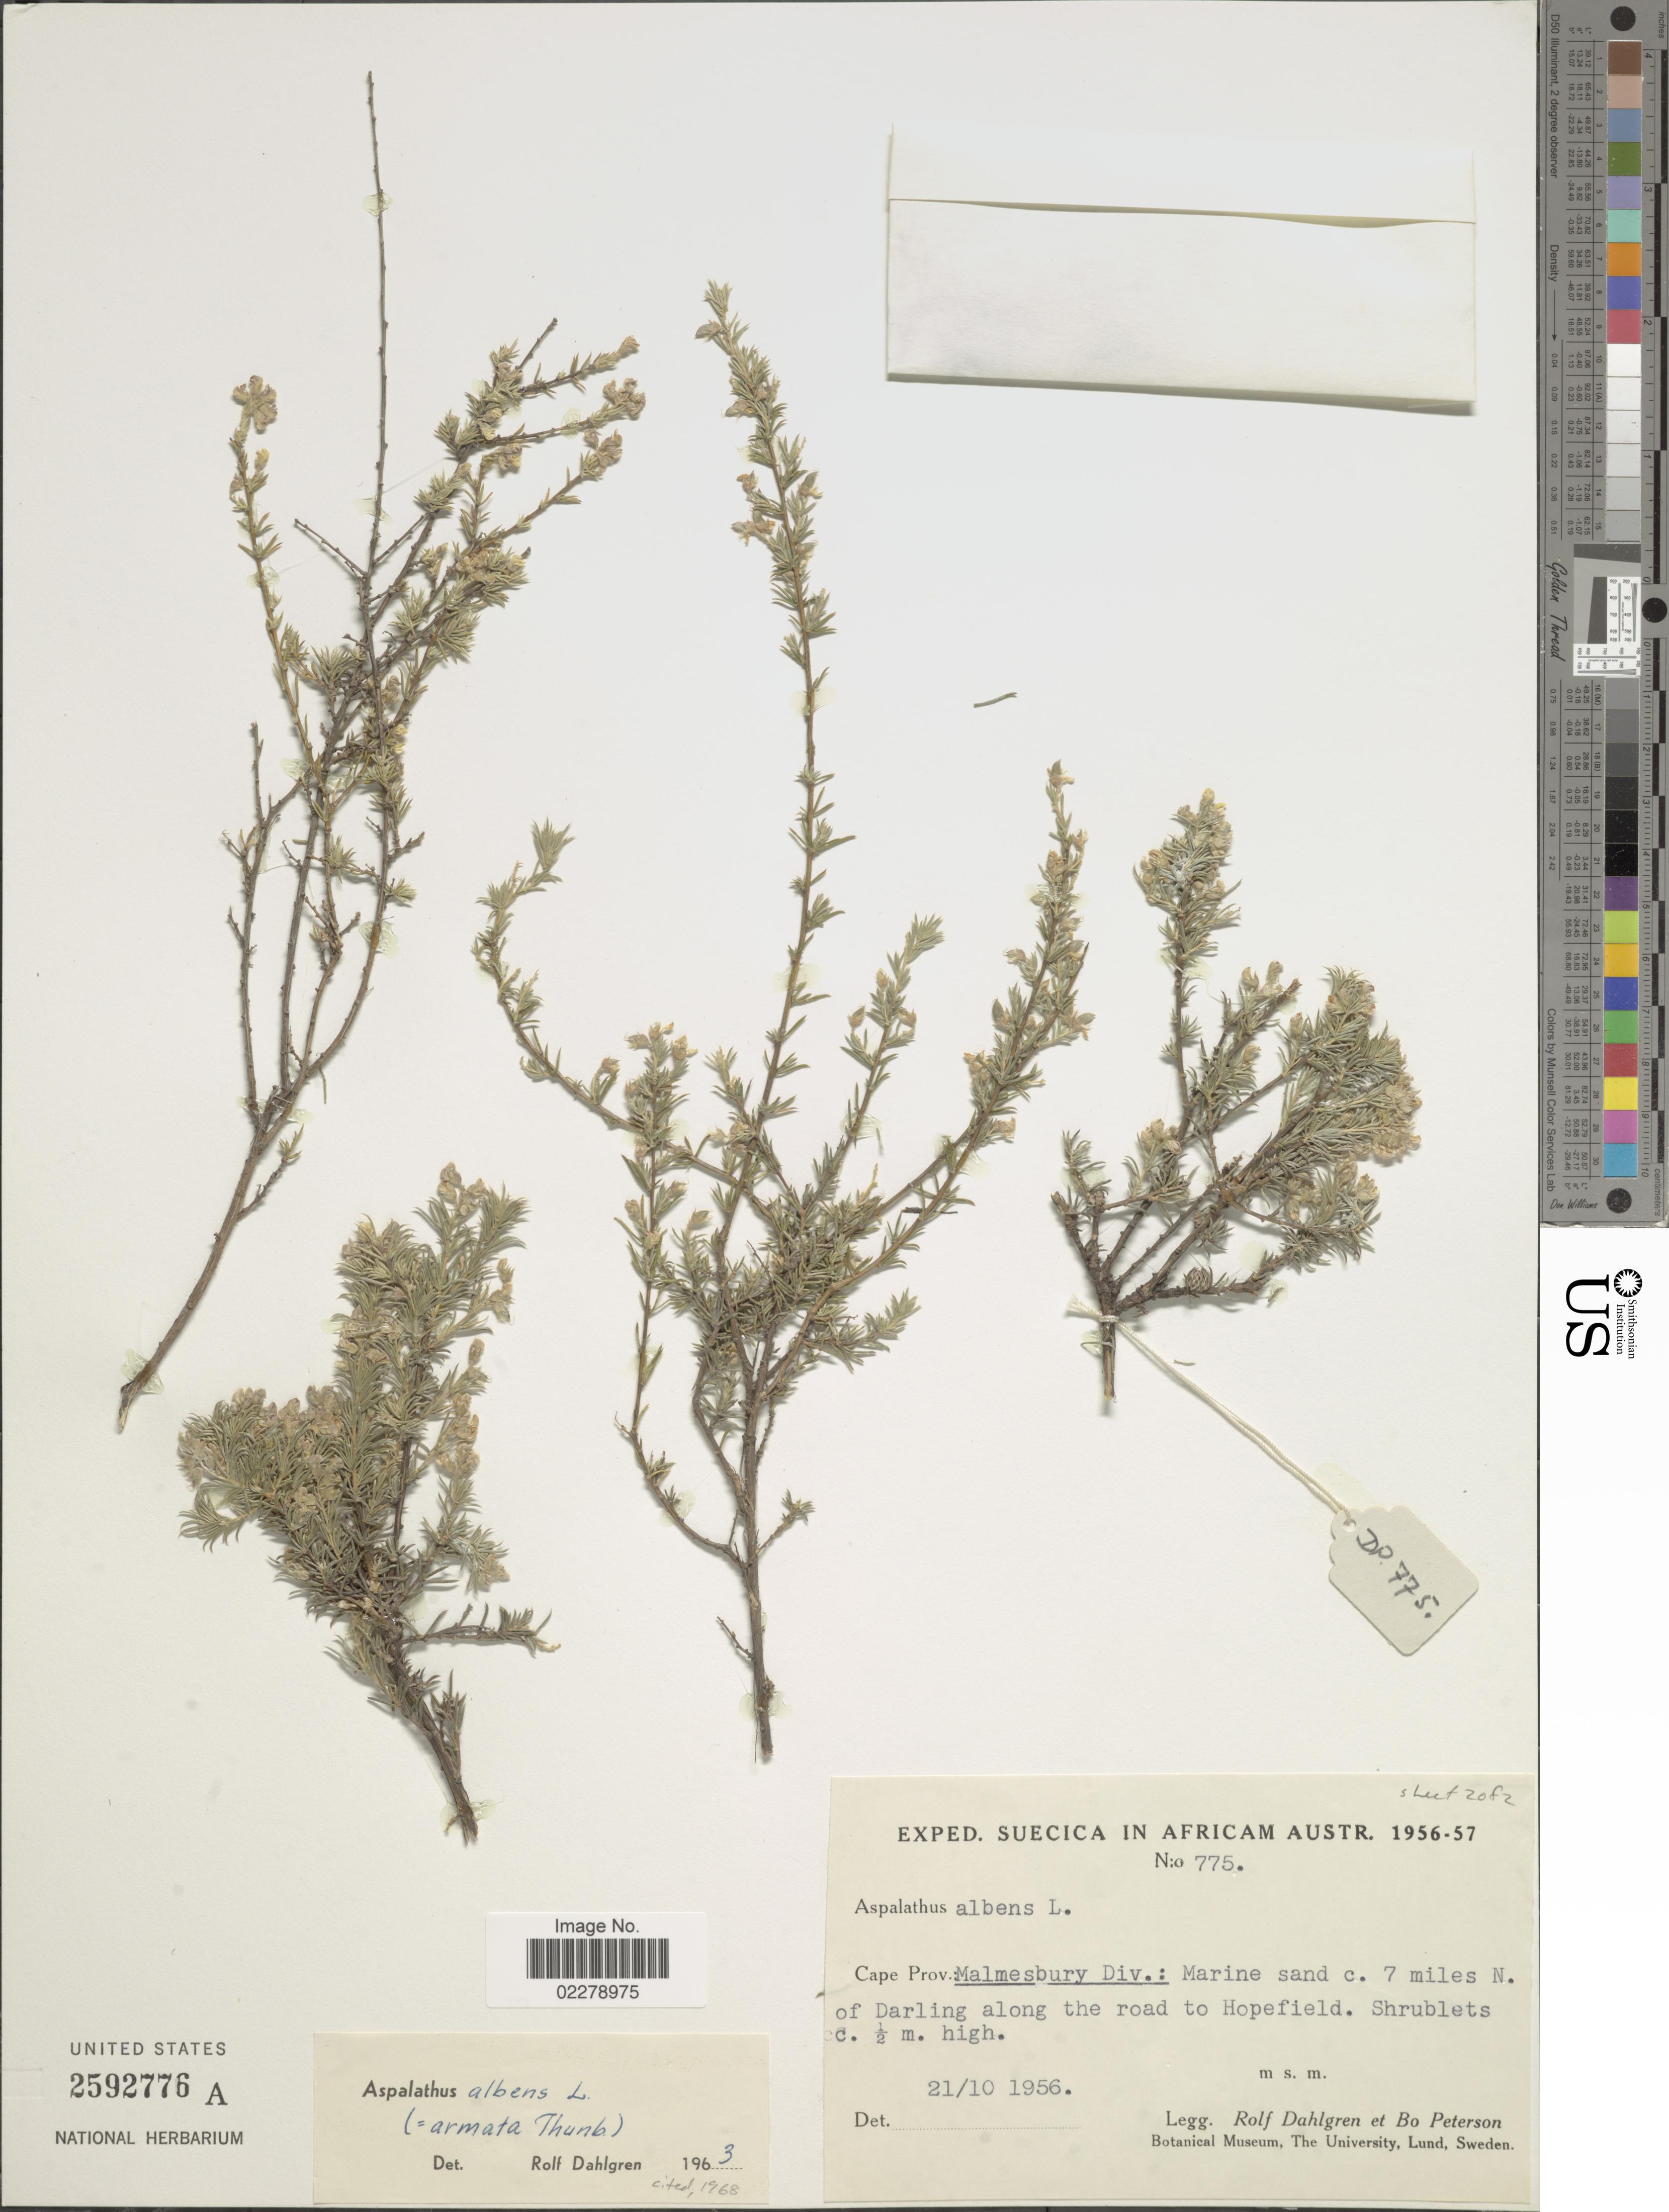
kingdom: Plantae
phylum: Tracheophyta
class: Magnoliopsida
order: Fabales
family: Fabaceae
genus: Aspalathus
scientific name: Aspalathus albens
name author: L.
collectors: R. Dahlgren & B. H. Peterson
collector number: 775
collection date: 1956-10-21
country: South Africa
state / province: Western Cape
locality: Malmesbury Div. : Marine Sand c. 7 miles N. of Darling along the road to Hopefield.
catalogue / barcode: US 2592776A